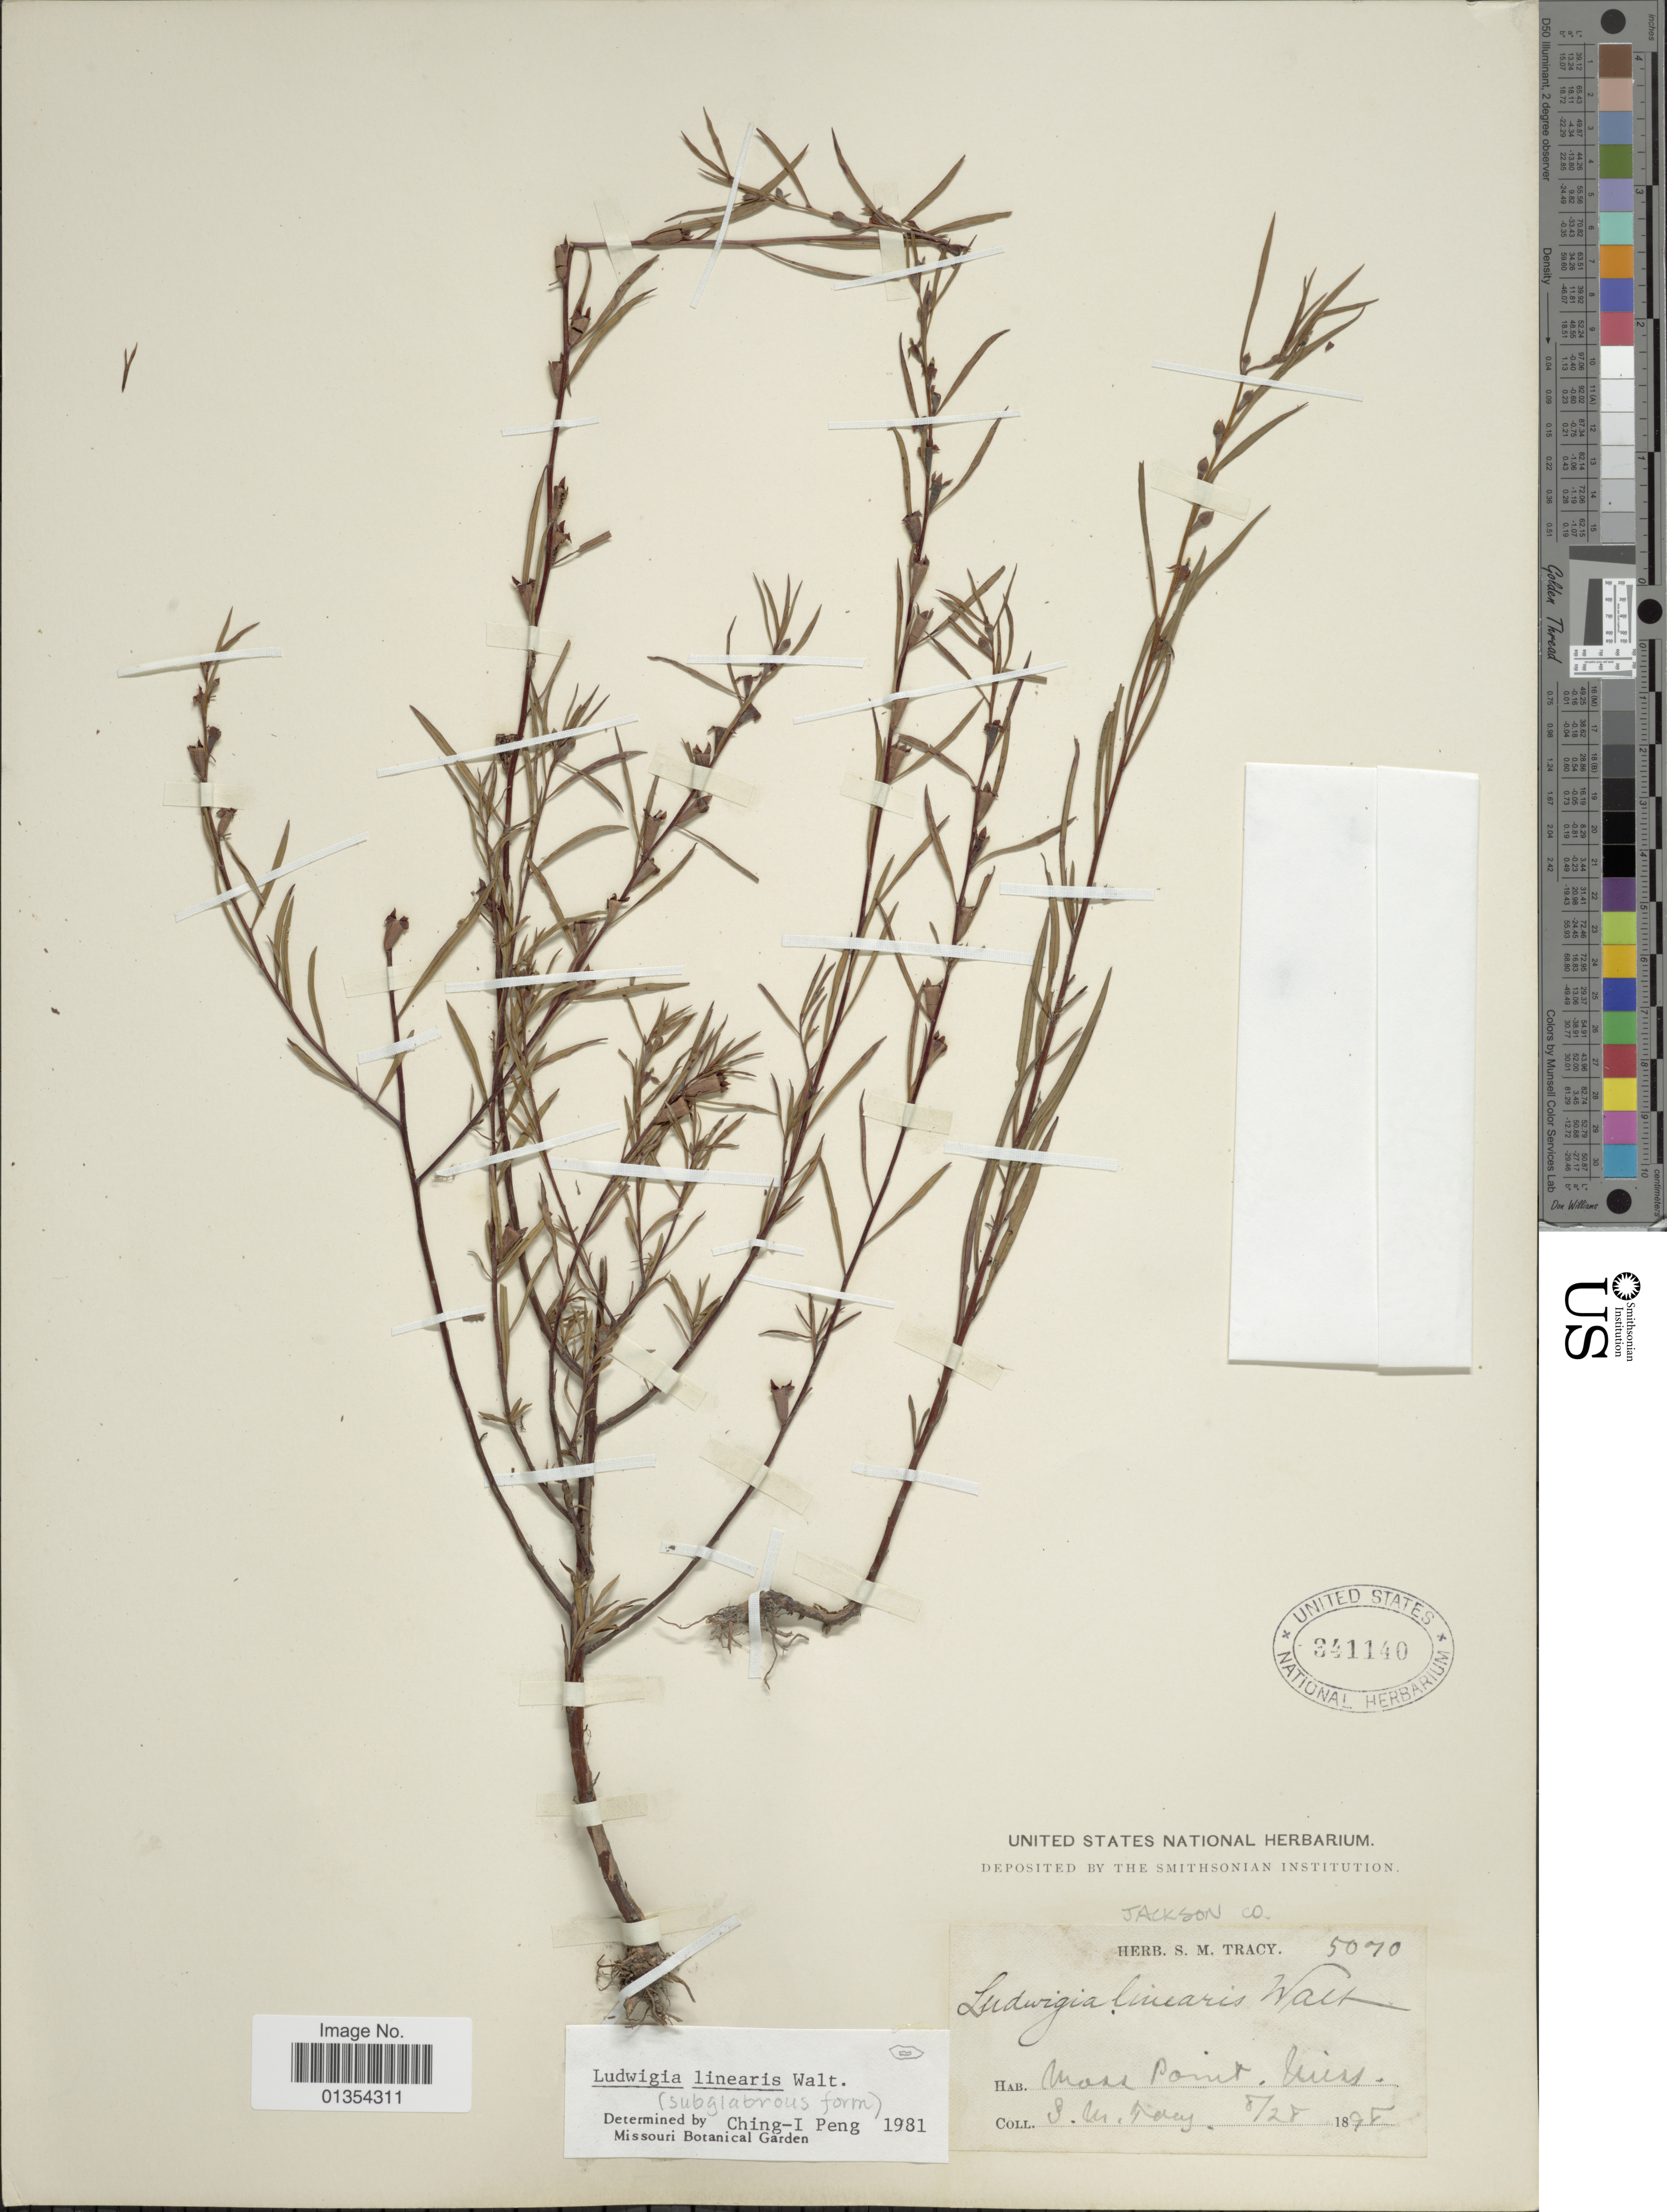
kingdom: Plantae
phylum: Tracheophyta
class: Magnoliopsida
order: Myrtales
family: Onagraceae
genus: Ludwigia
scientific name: Ludwigia linearis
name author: Walter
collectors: S. M. Tracy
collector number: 5070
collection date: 1898-08-28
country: United States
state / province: Mississippi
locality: Jackson Co., Moss Point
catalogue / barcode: US 341140